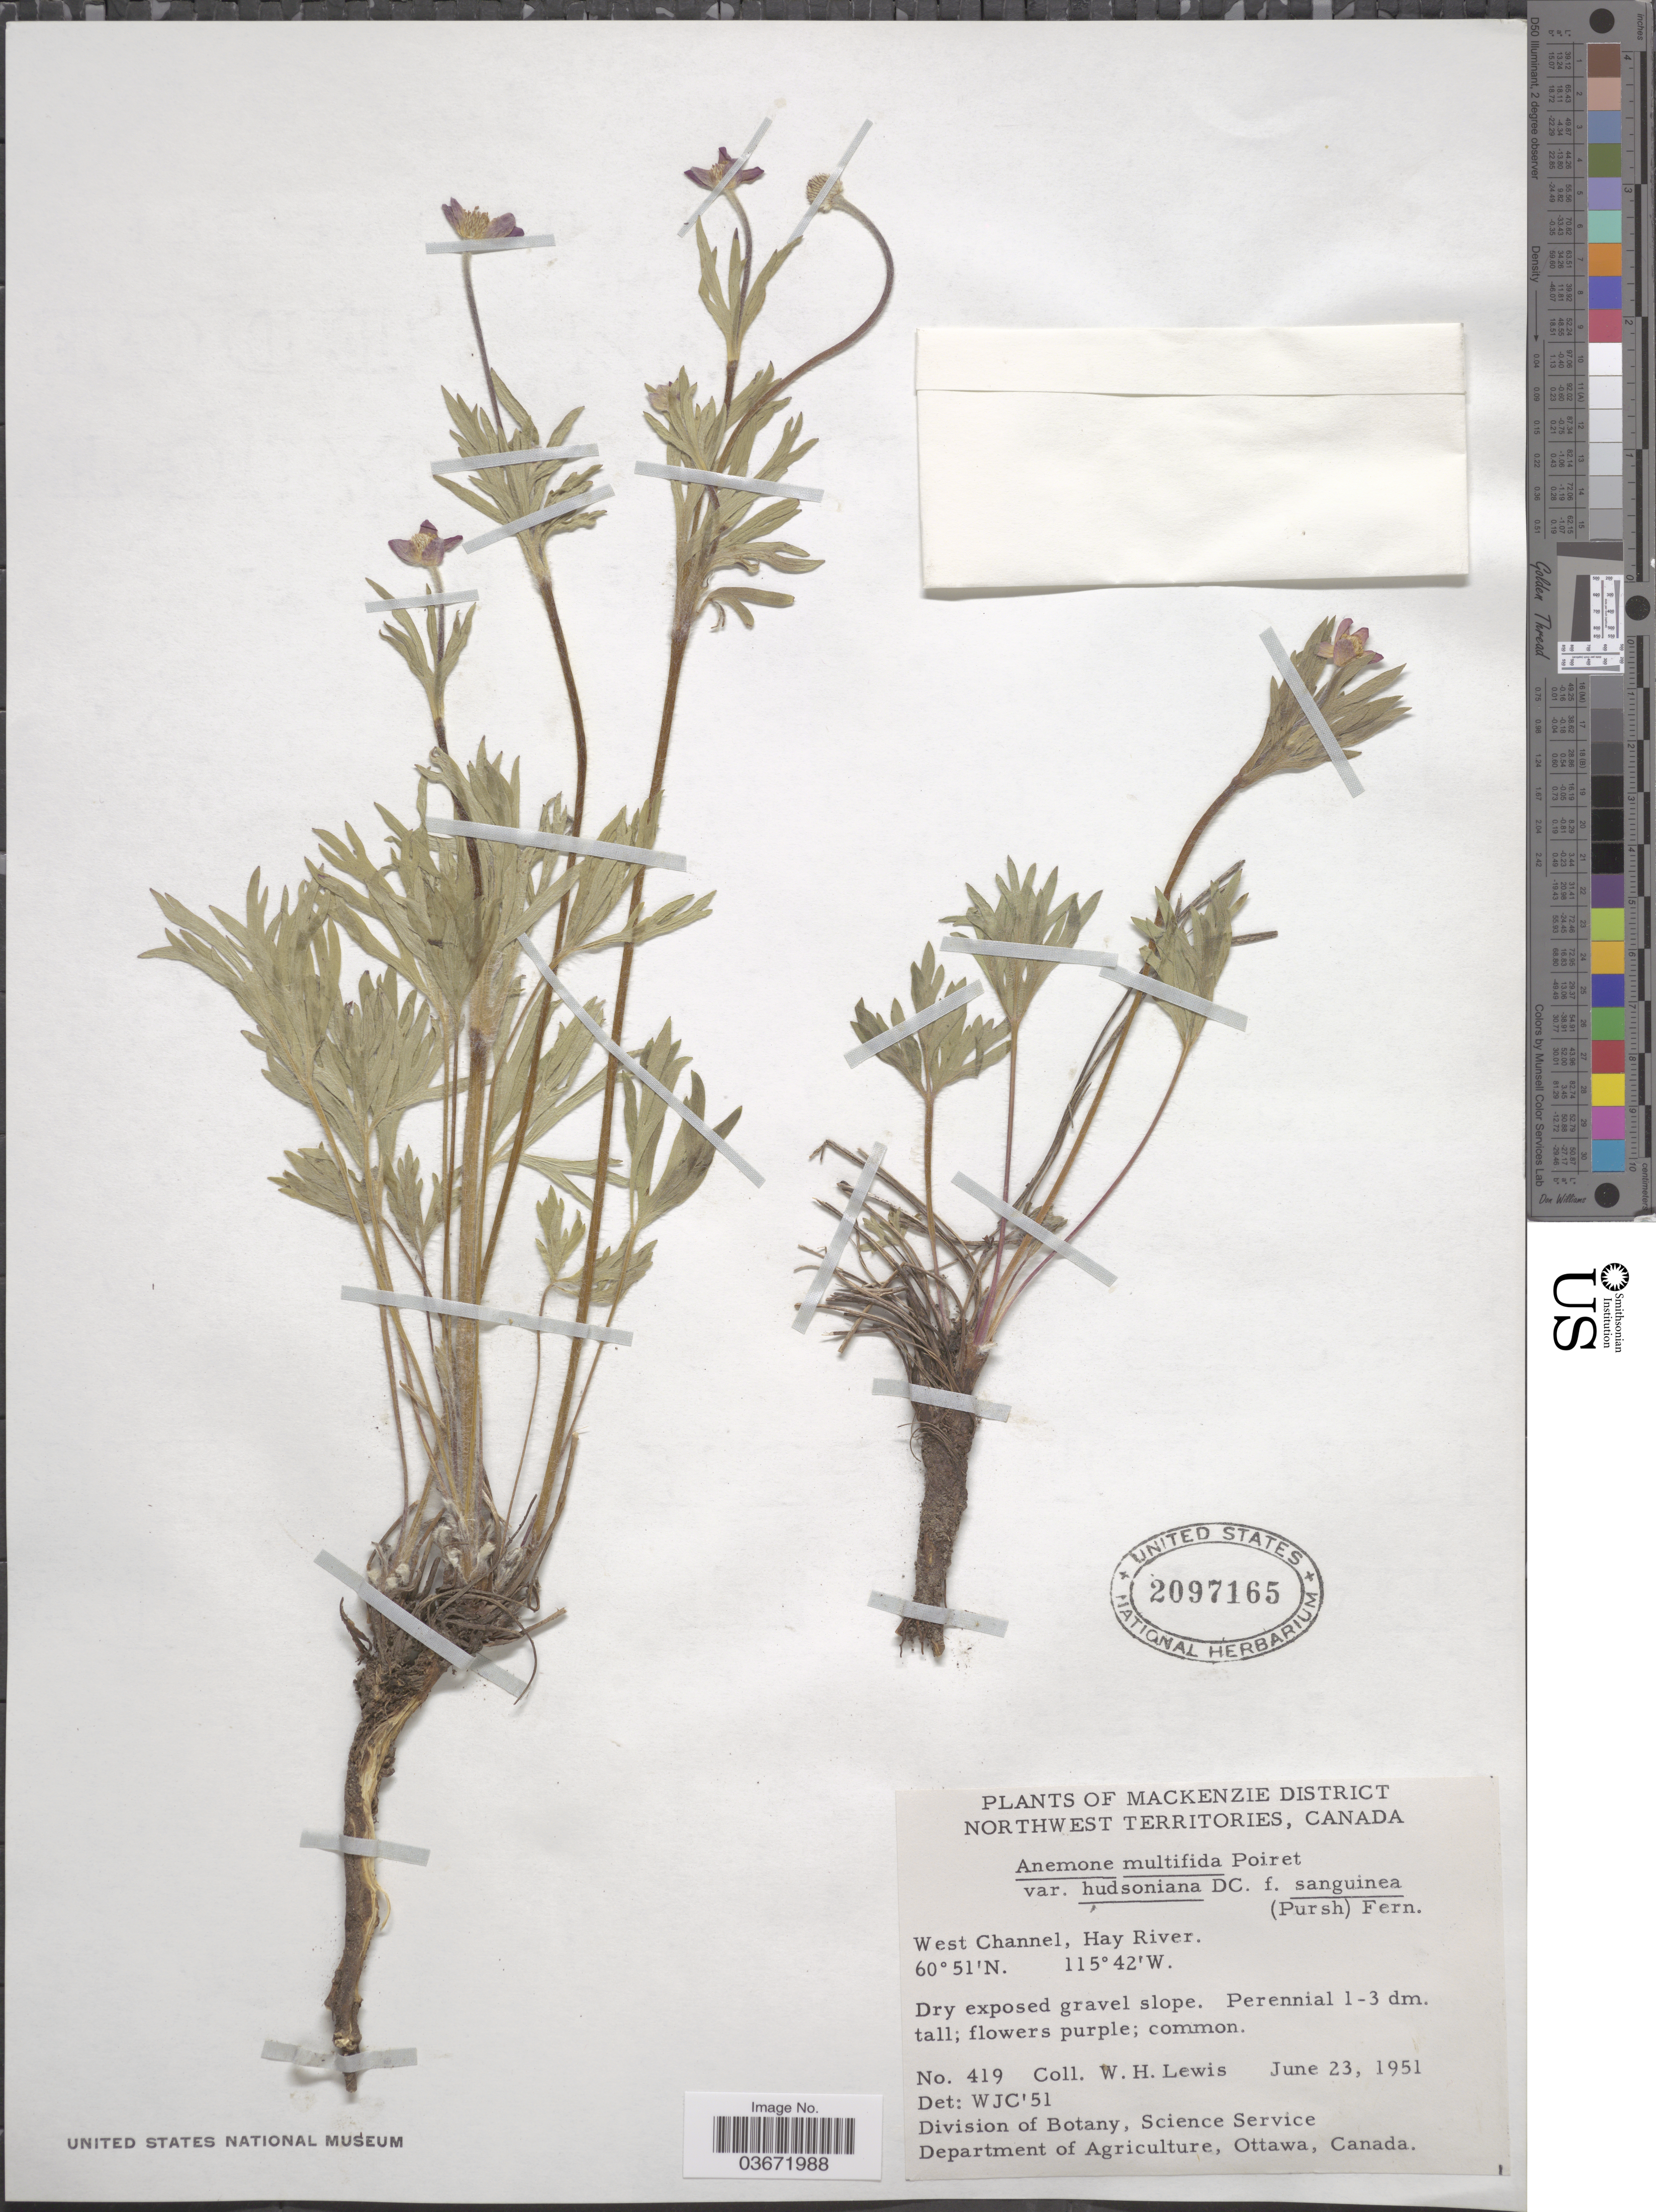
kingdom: Plantae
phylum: Tracheophyta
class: Magnoliopsida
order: Ranunculales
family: Ranunculaceae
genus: Anemone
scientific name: Anemone multifida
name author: Poir.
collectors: W. H. Lewis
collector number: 419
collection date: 1951-06-23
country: Canada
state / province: Northwest Territories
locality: Mackenzie District. West Channel, Hay River.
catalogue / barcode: US 2097165